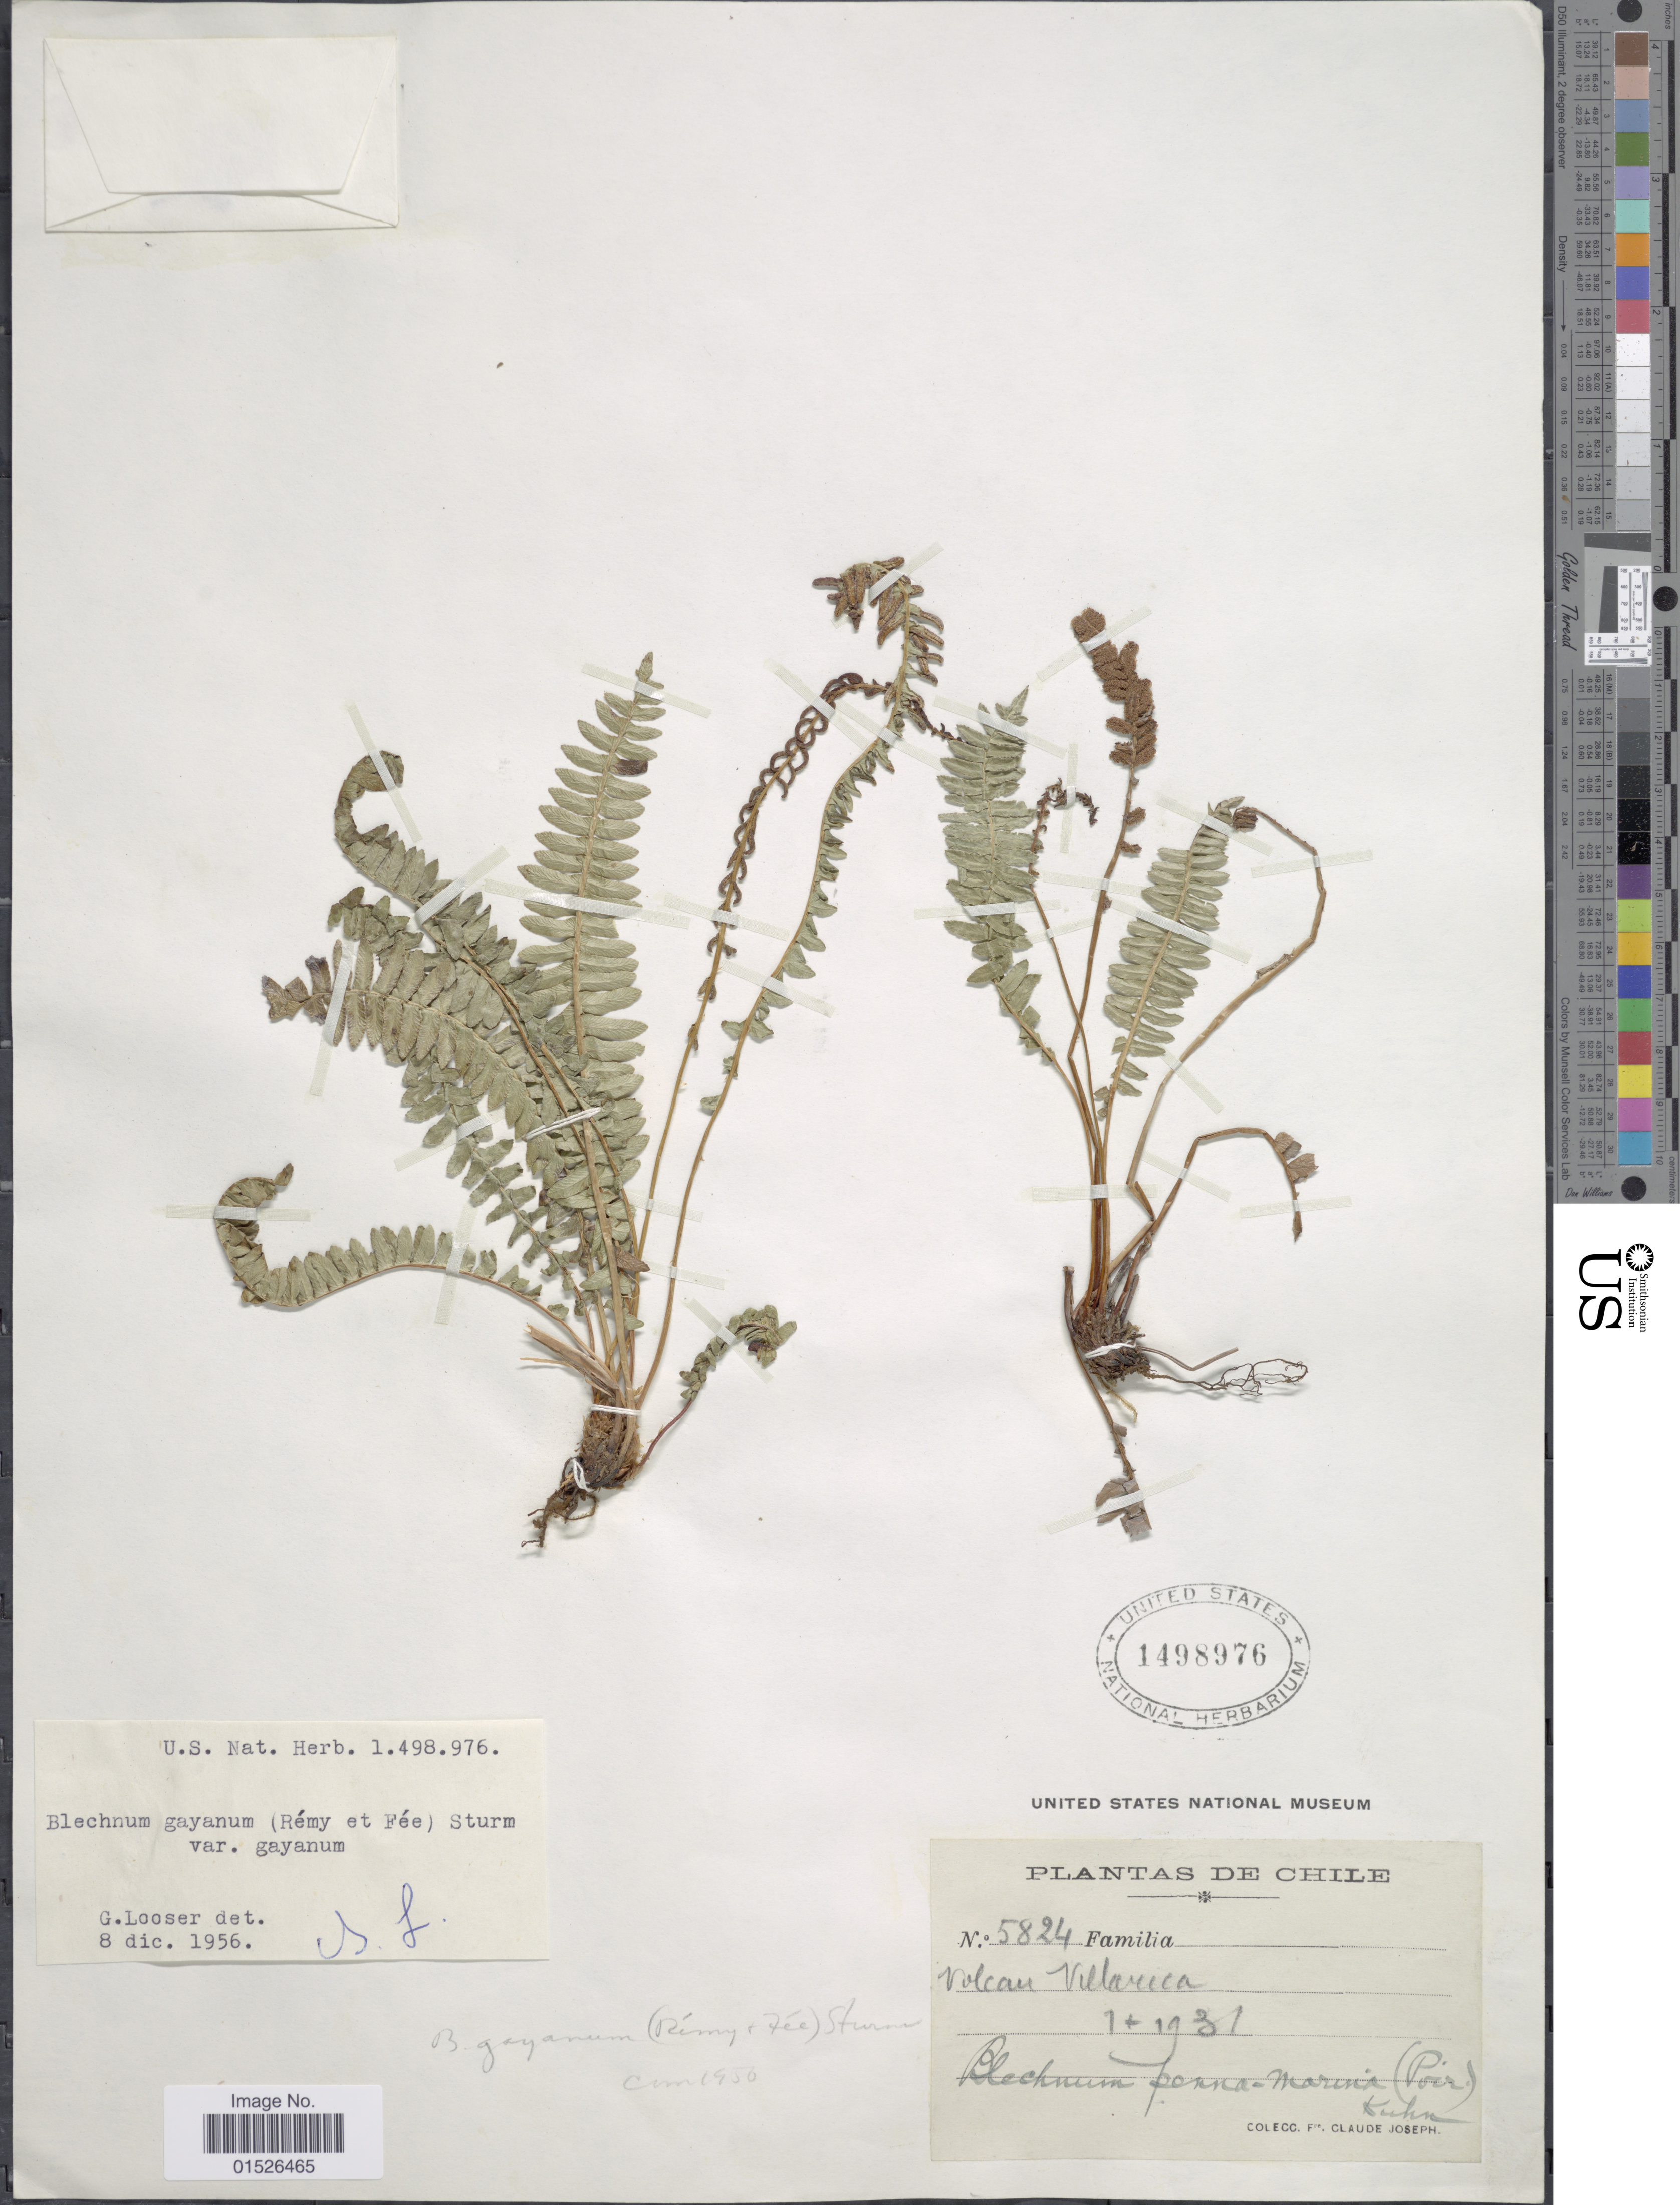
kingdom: Plantae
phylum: Tracheophyta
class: Polypodiopsida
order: Polypodiales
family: Blechnaceae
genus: Blechnum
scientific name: Blechnum microphyllum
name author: (Goldm.)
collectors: Bro. Claude-Joseph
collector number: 5824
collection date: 1931-01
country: Chile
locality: Volcan Villarica.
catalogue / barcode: US 1498976